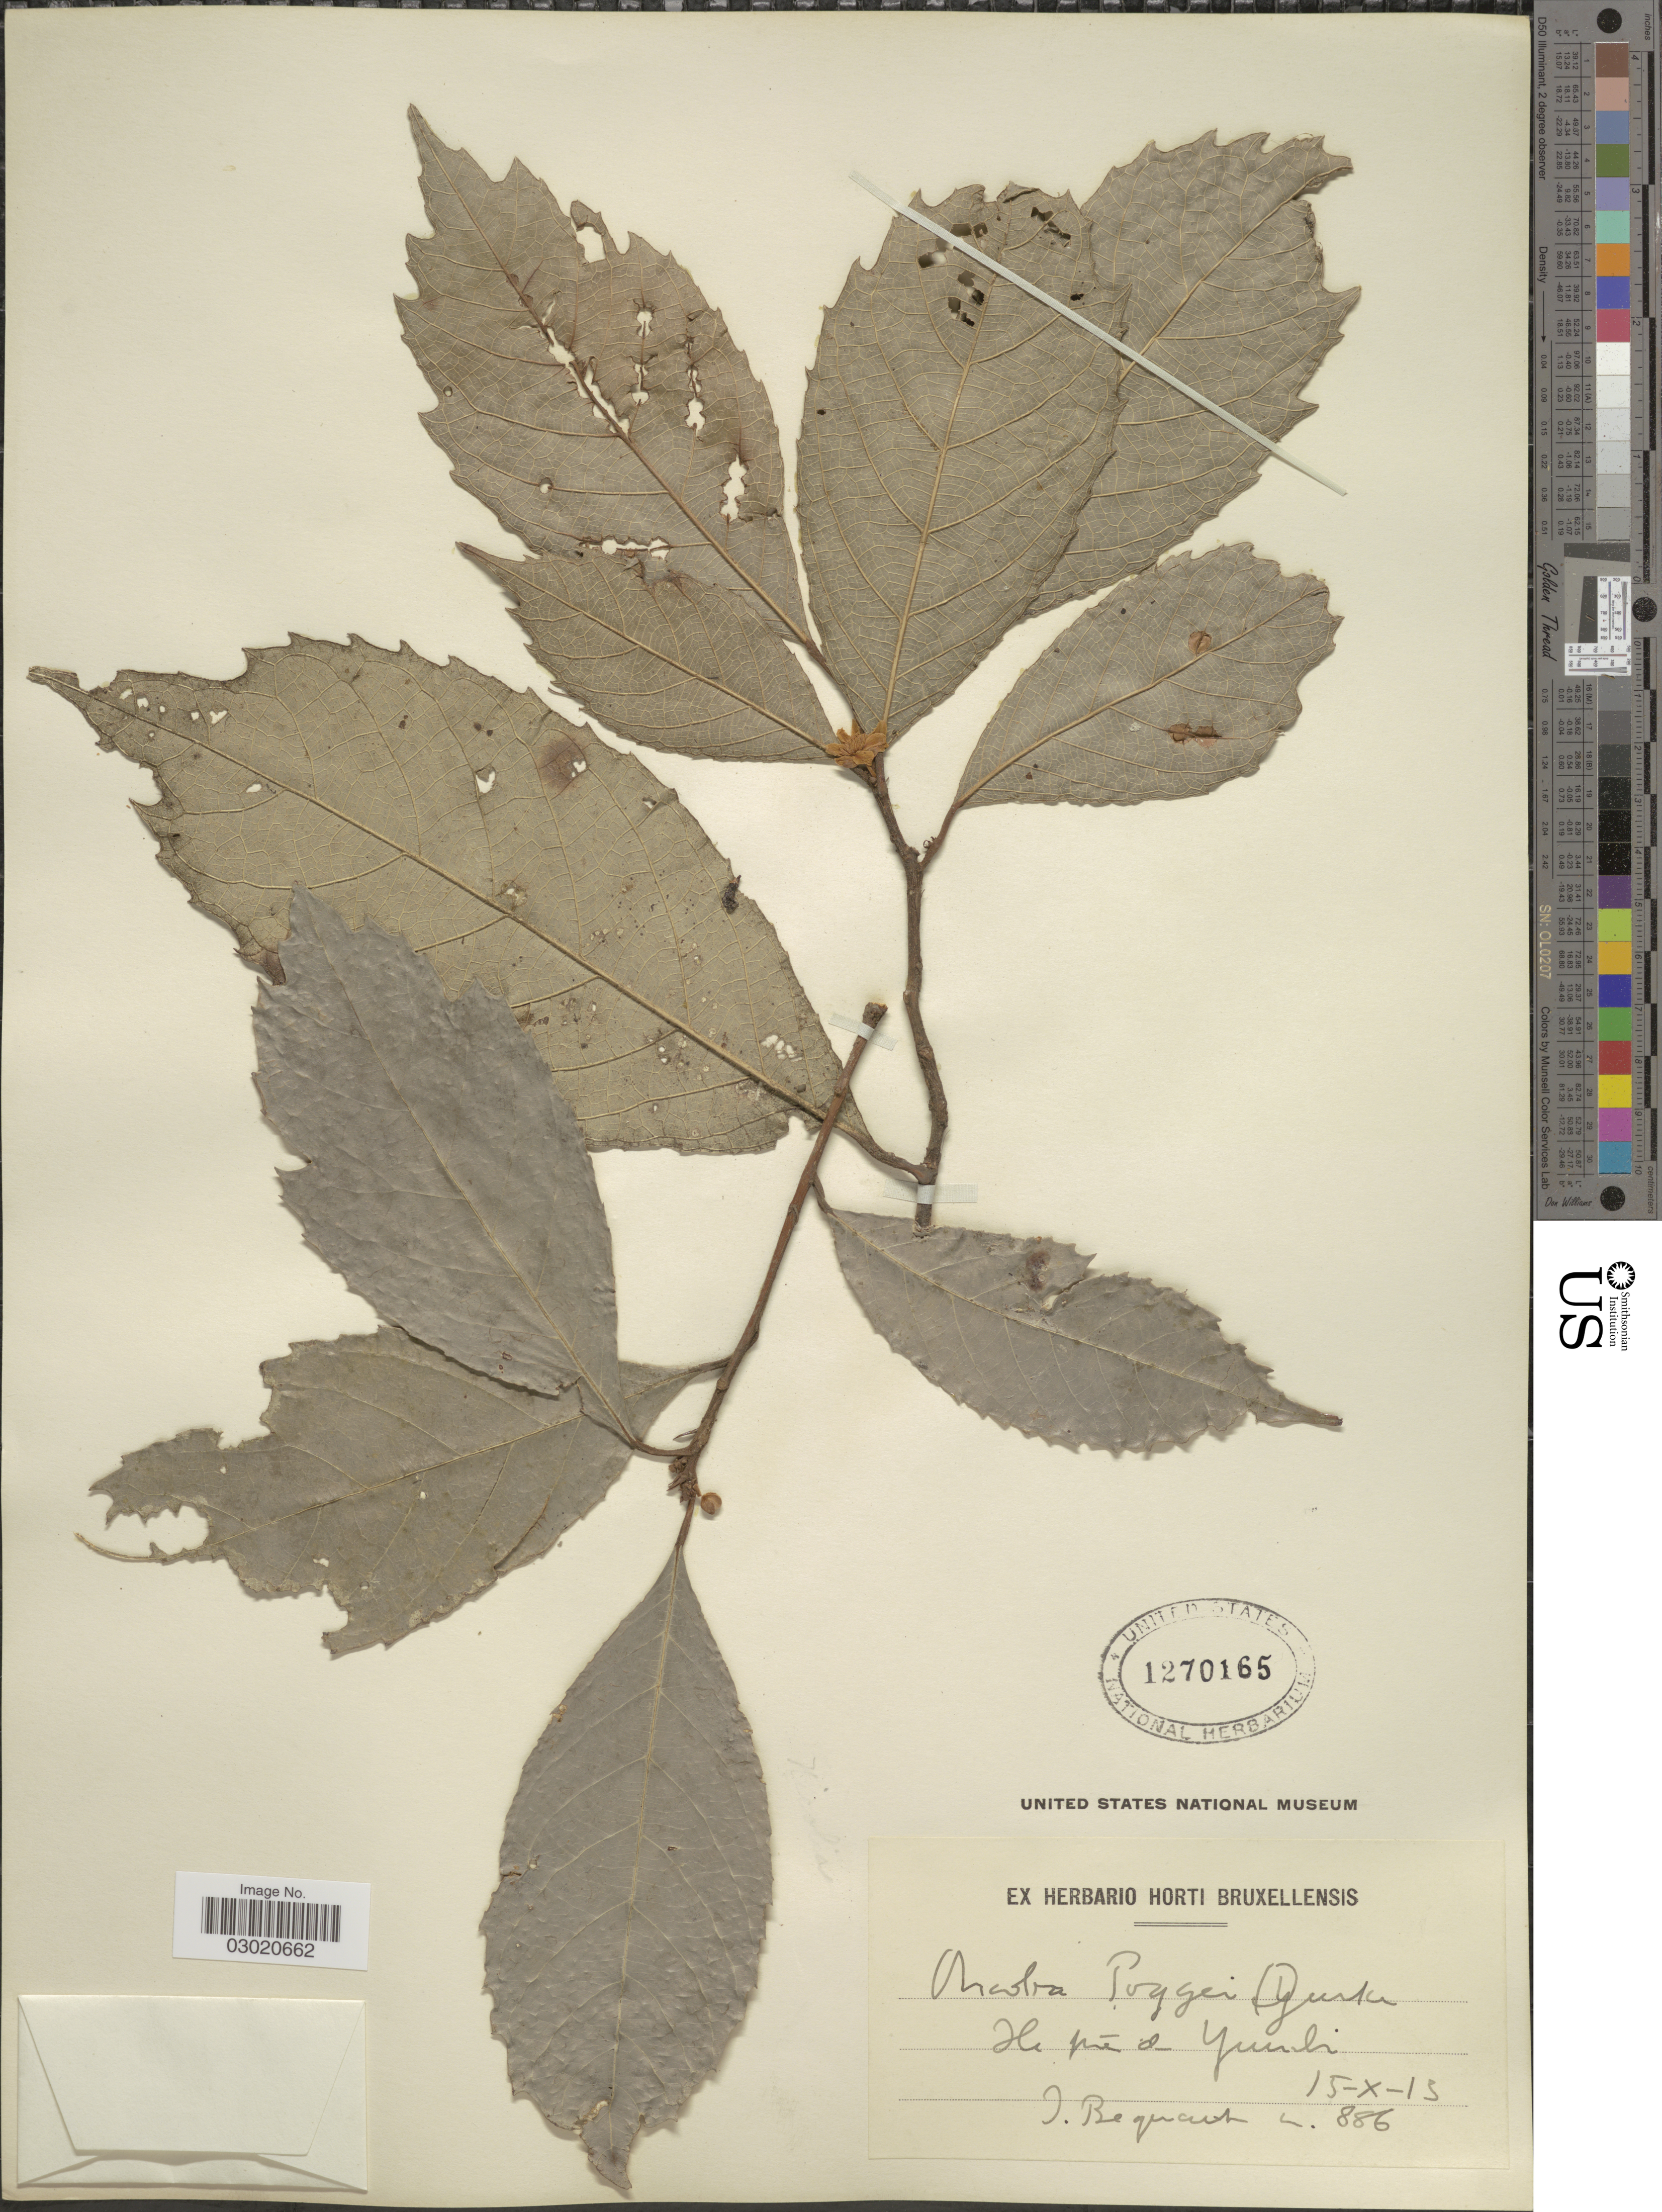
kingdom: Plantae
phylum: Tracheophyta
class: Magnoliopsida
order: Malpighiales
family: Salicaceae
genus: Oncoba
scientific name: Oncoba poggei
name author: Gürke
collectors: J. Bequaert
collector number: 886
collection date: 1913-10-15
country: Congo, Democratic Republic of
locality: Ile prés de Yumbi.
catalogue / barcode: US 1270165